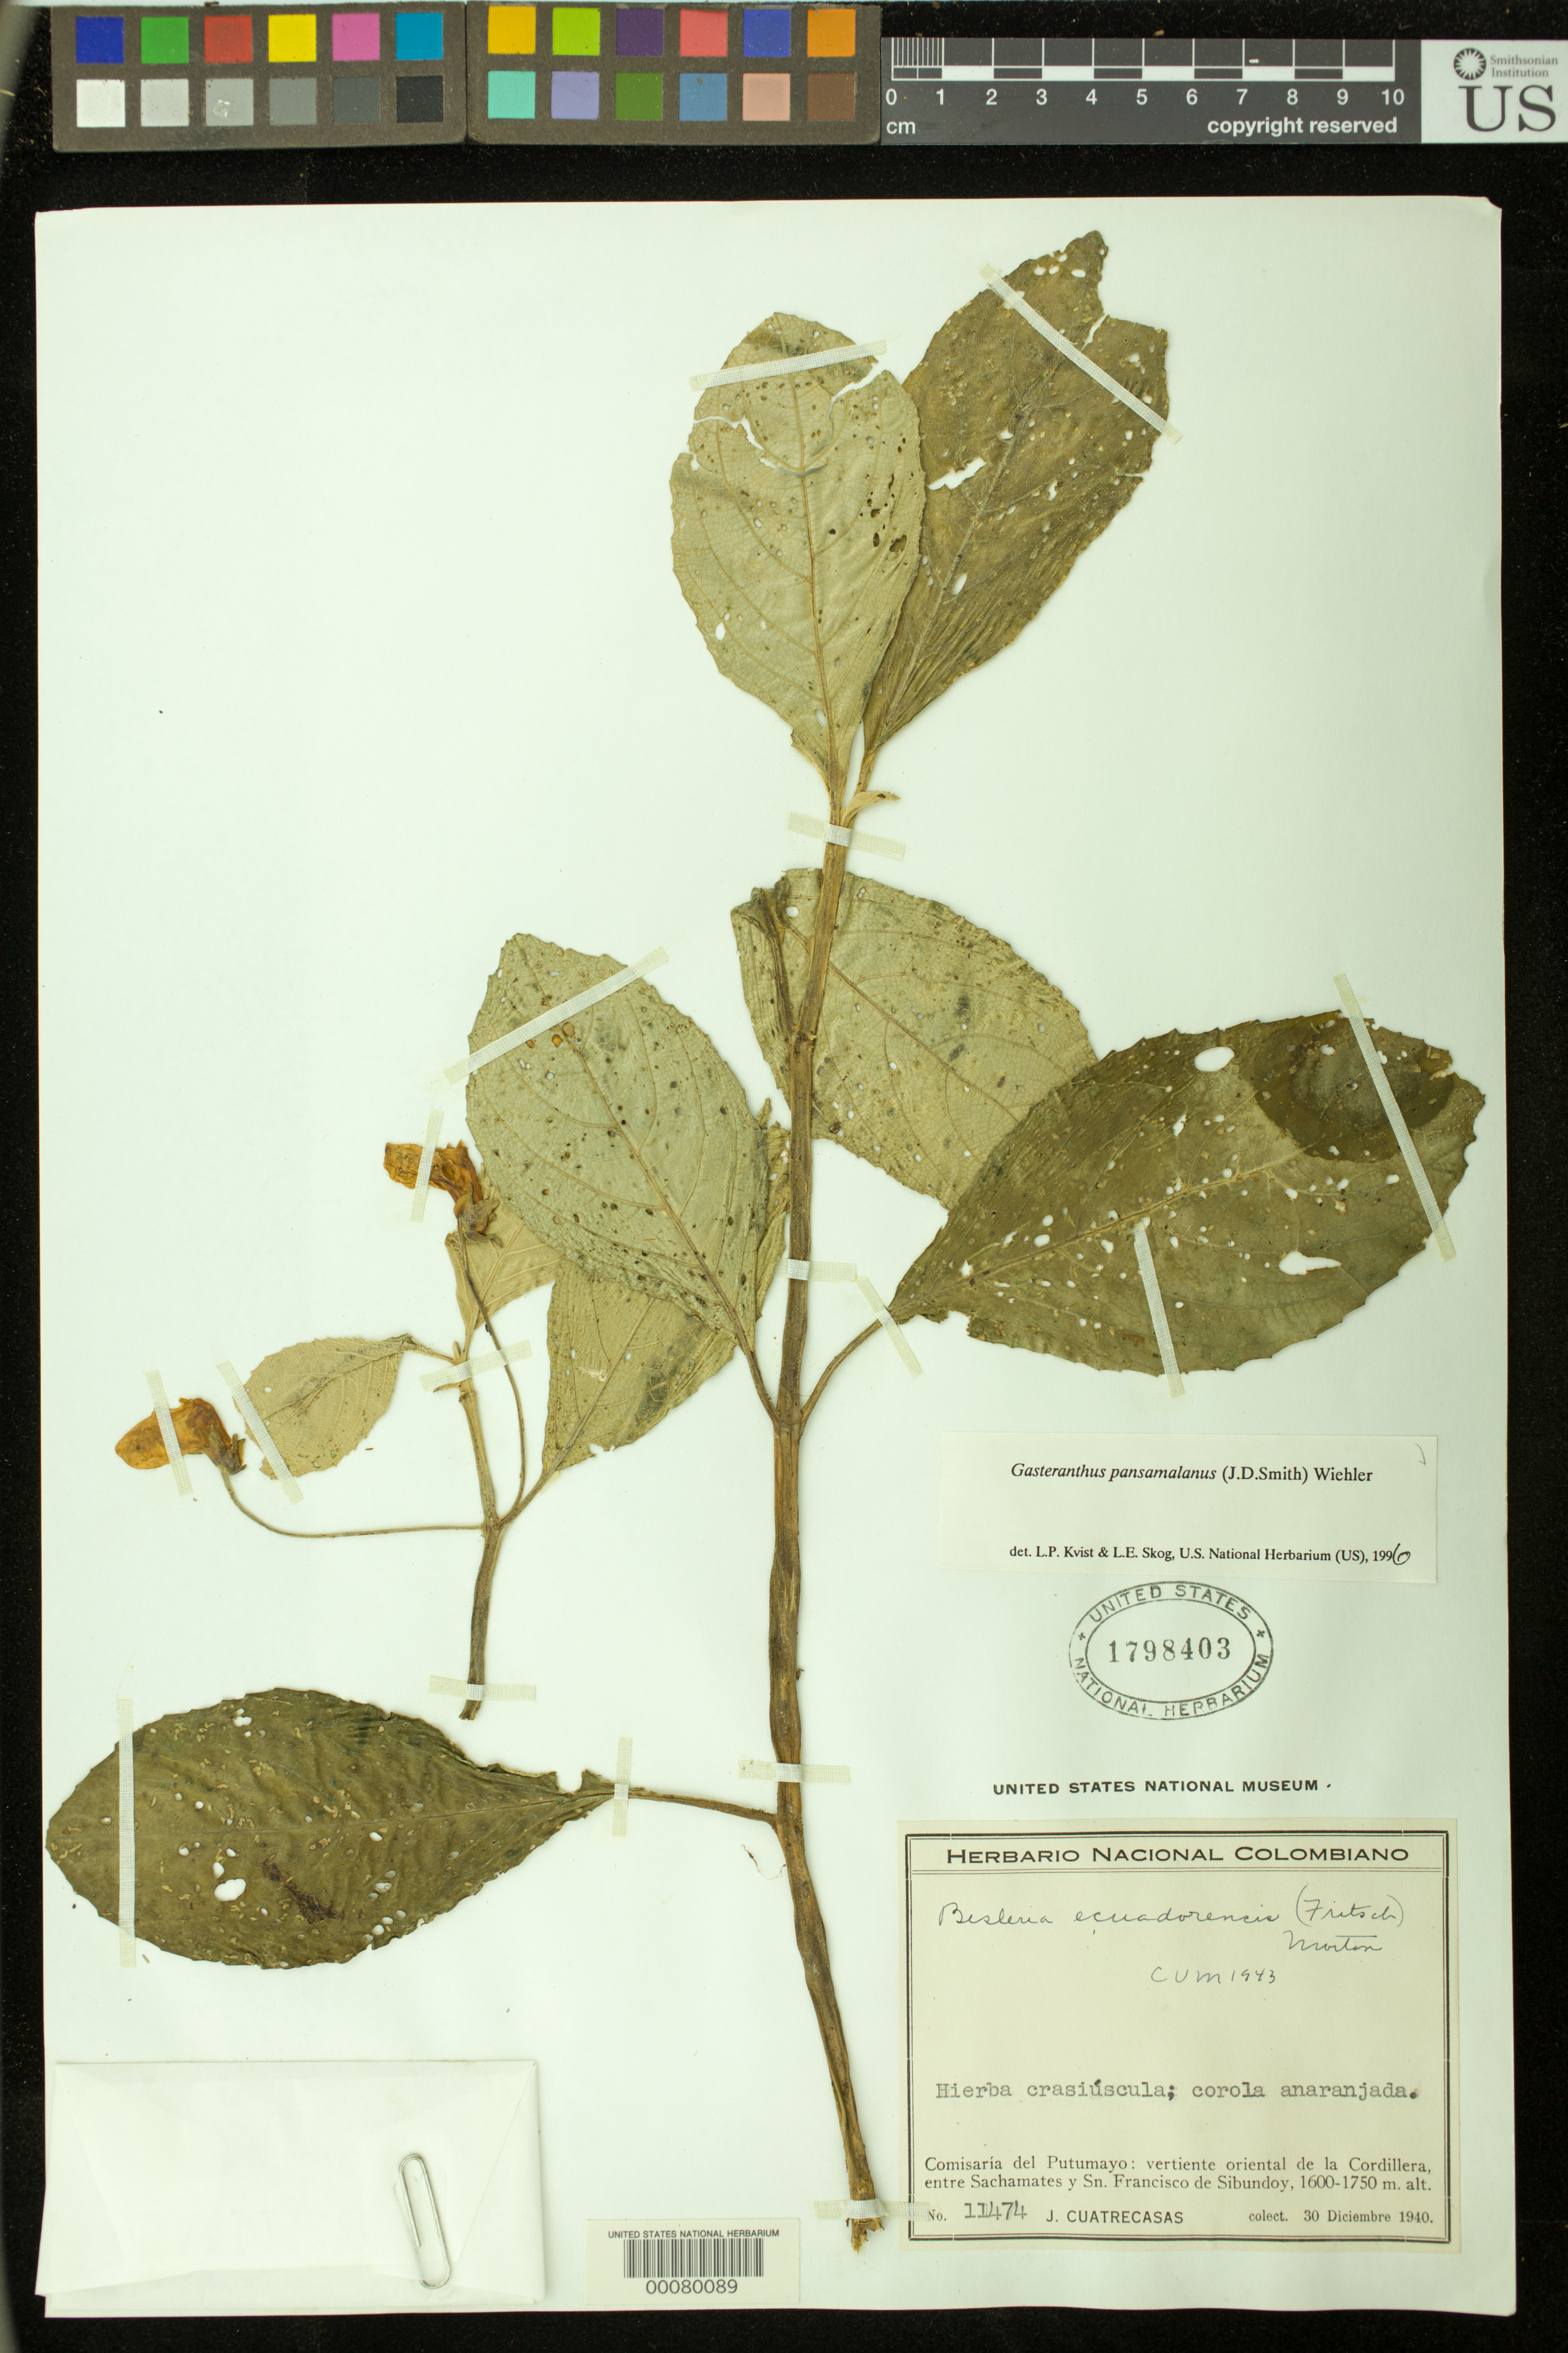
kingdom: Plantae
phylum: Tracheophyta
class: Magnoliopsida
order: Lamiales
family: Gesneriaceae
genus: Gasteranthus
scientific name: Gasteranthus pansamalanus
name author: (Donn. Sm.) Wiehler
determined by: Skog, Laurence E.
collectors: J. Cuatrecasas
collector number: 11474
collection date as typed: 30 Dec 1940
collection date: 1940-12-30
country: Colombia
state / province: Putumayo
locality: Vertiente oriental de la Cordillera, entre Sachamates y San Francisco de Sibundoy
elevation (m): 1600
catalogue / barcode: US 1798403